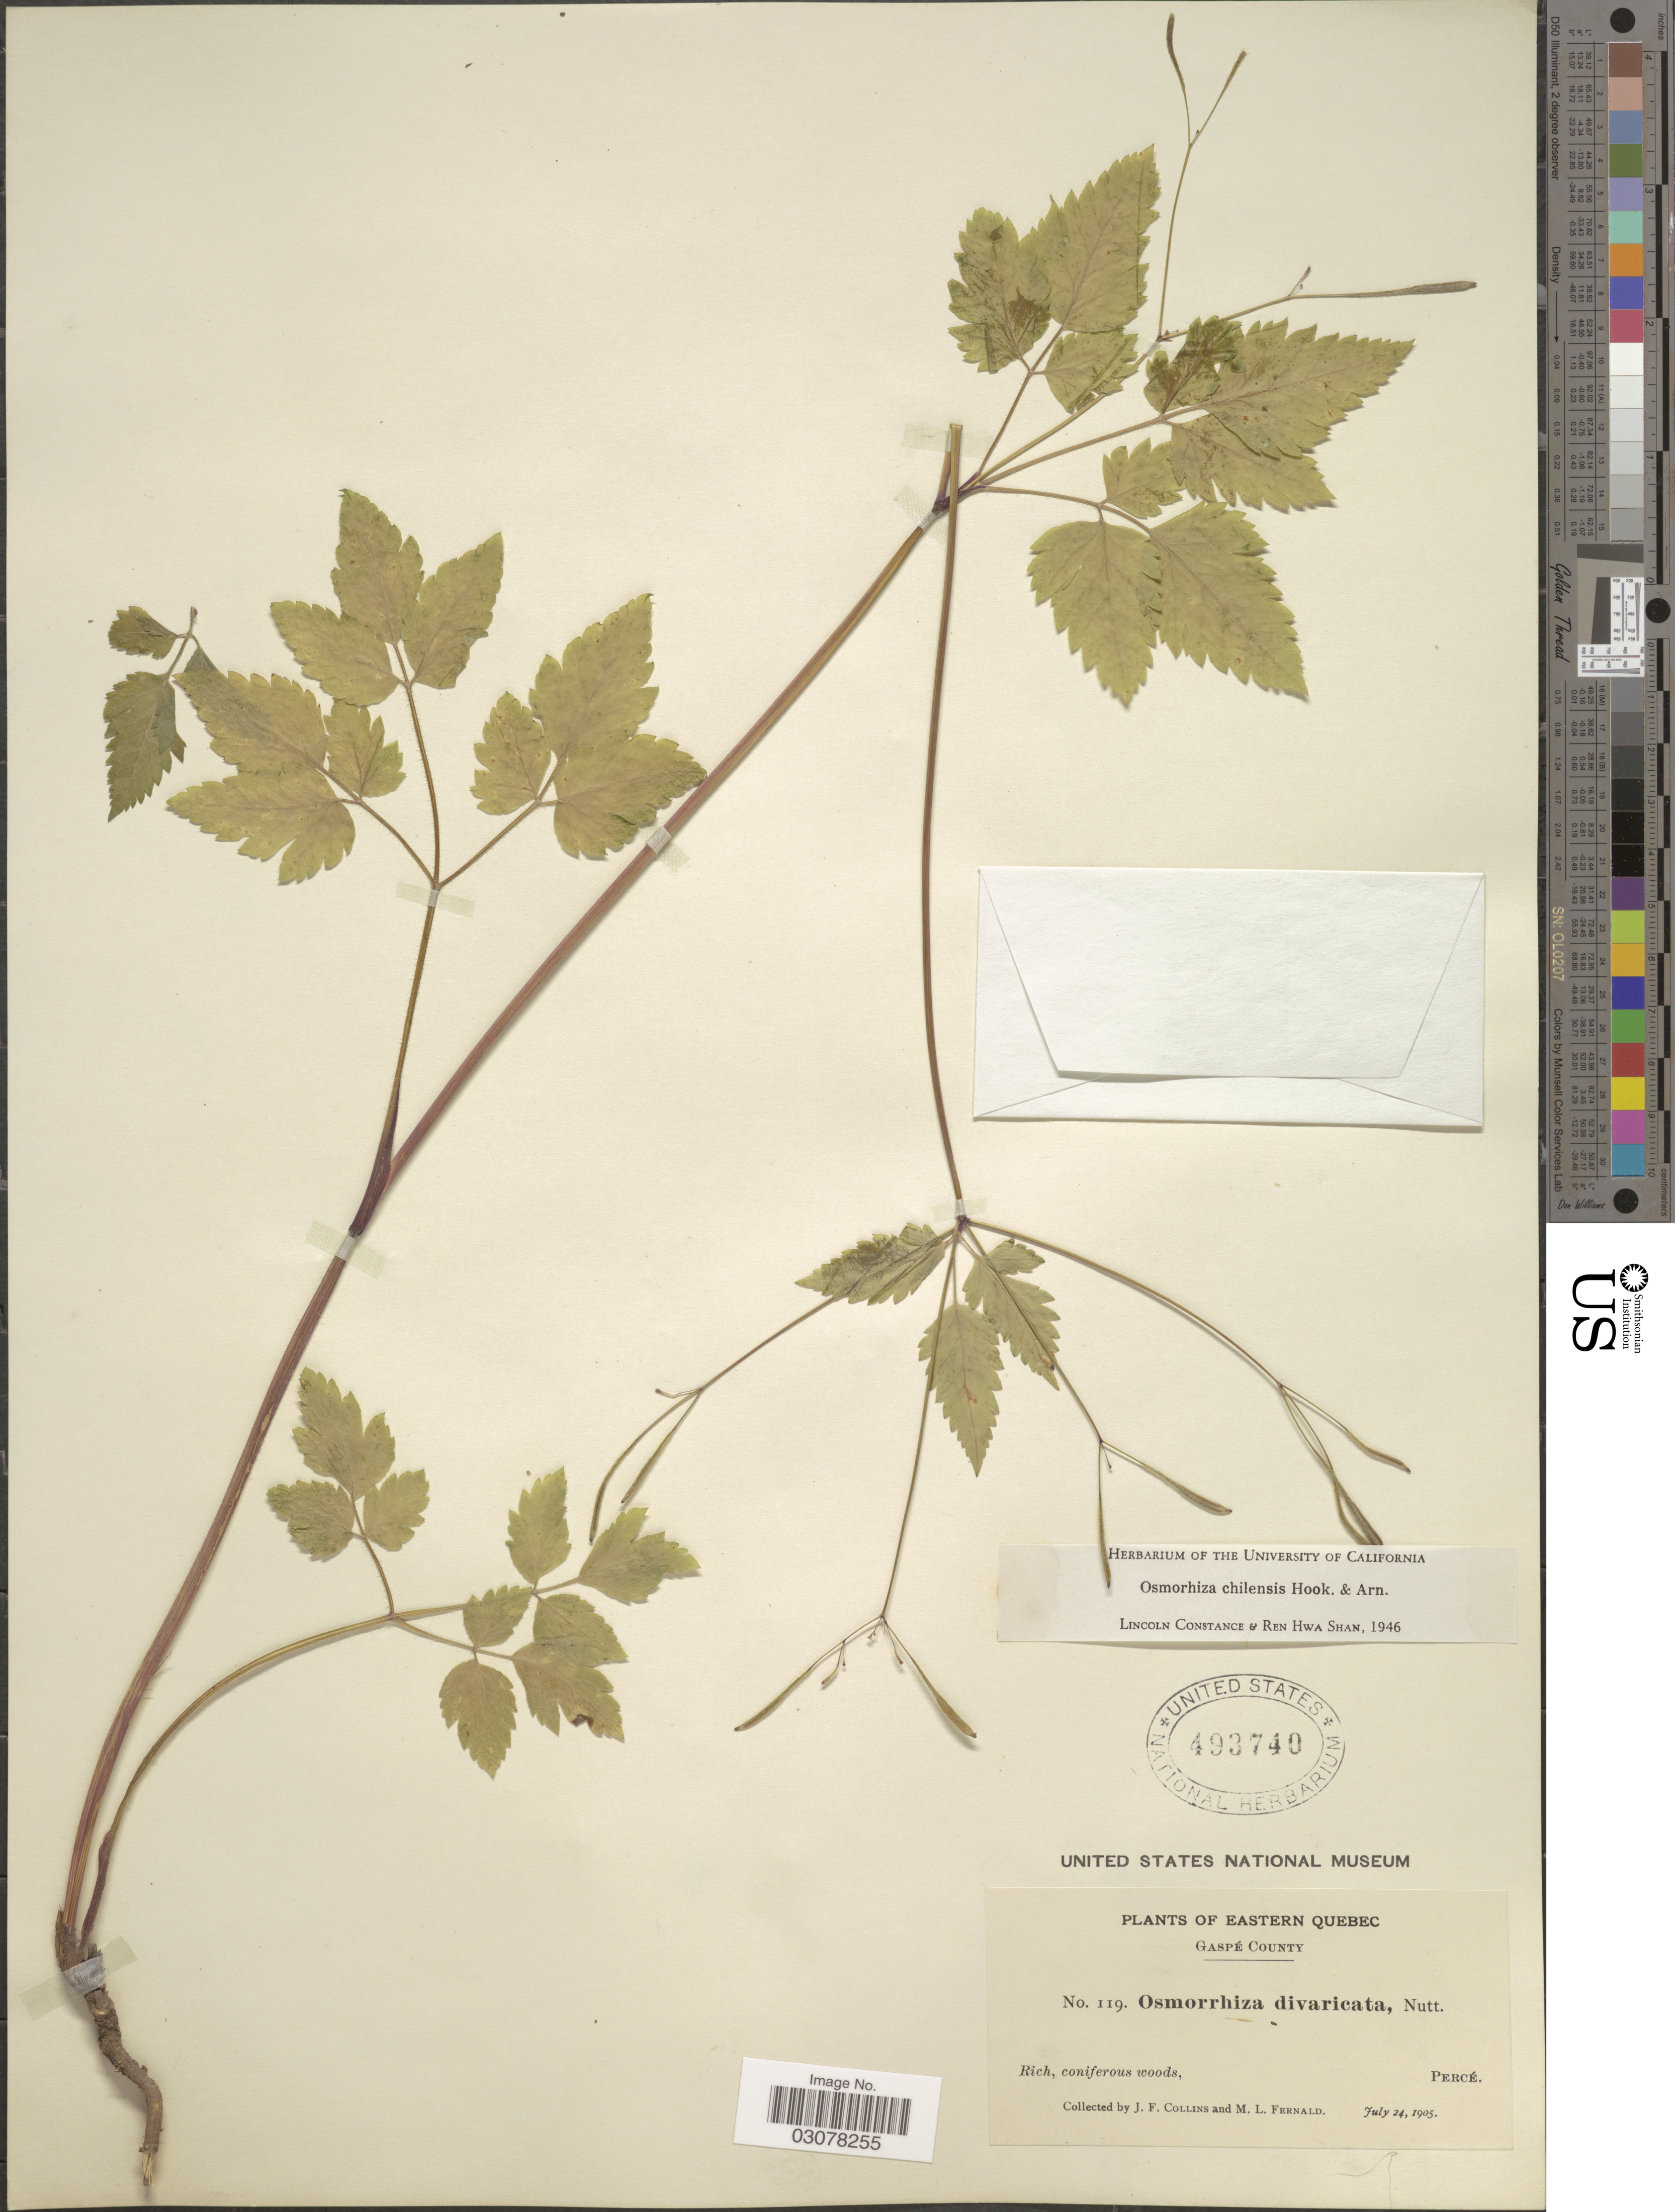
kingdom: Plantae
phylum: Tracheophyta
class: Magnoliopsida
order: Apiales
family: Apiaceae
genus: Osmorhiza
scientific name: Osmorhiza chilensis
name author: Hook. & Arn.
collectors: J. Collins & M. L. Fernald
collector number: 119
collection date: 1905-07-24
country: Canada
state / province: Quebec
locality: Eastern Quebec. Gaspé County. Percé.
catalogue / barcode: US 493740